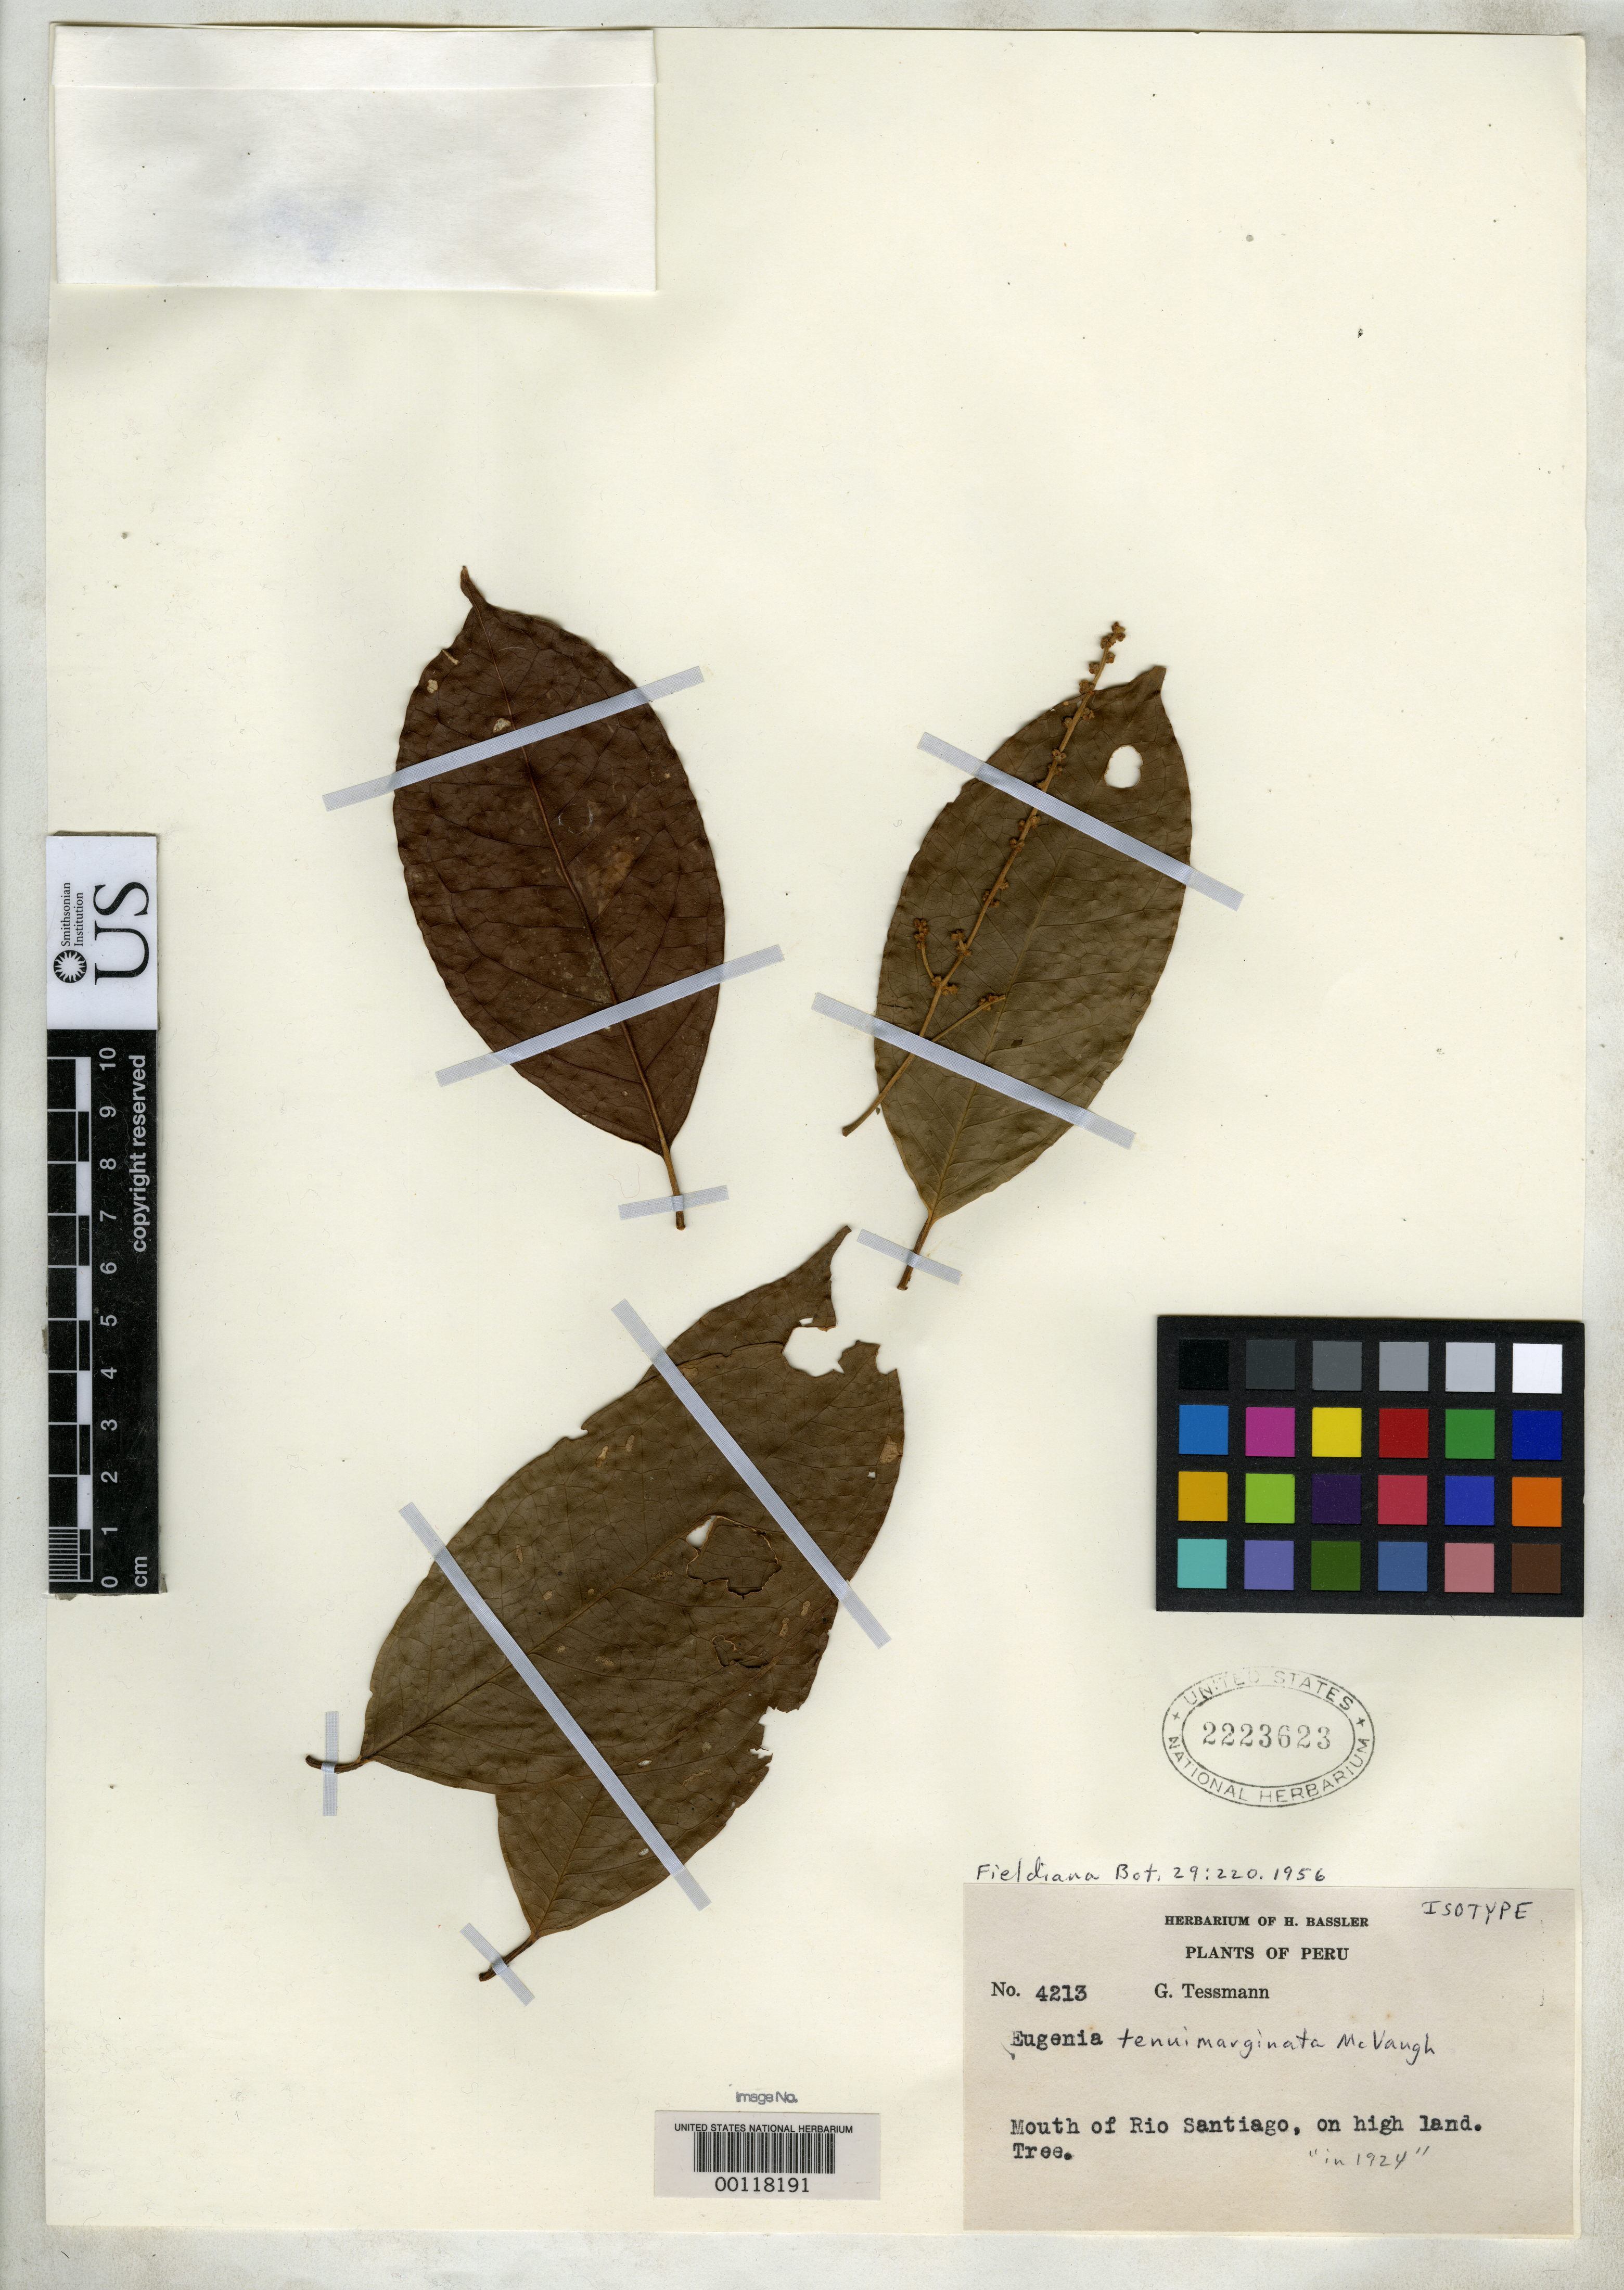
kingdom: Plantae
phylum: Tracheophyta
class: Magnoliopsida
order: Myrtales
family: Myrtaceae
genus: Eugenia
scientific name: Eugenia tenuimarginata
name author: McVaugh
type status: Isotype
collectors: G. Tessmann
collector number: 4213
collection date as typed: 1924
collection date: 1924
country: Peru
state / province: Loreto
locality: mouth of Río Santiago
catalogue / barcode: US 2223623